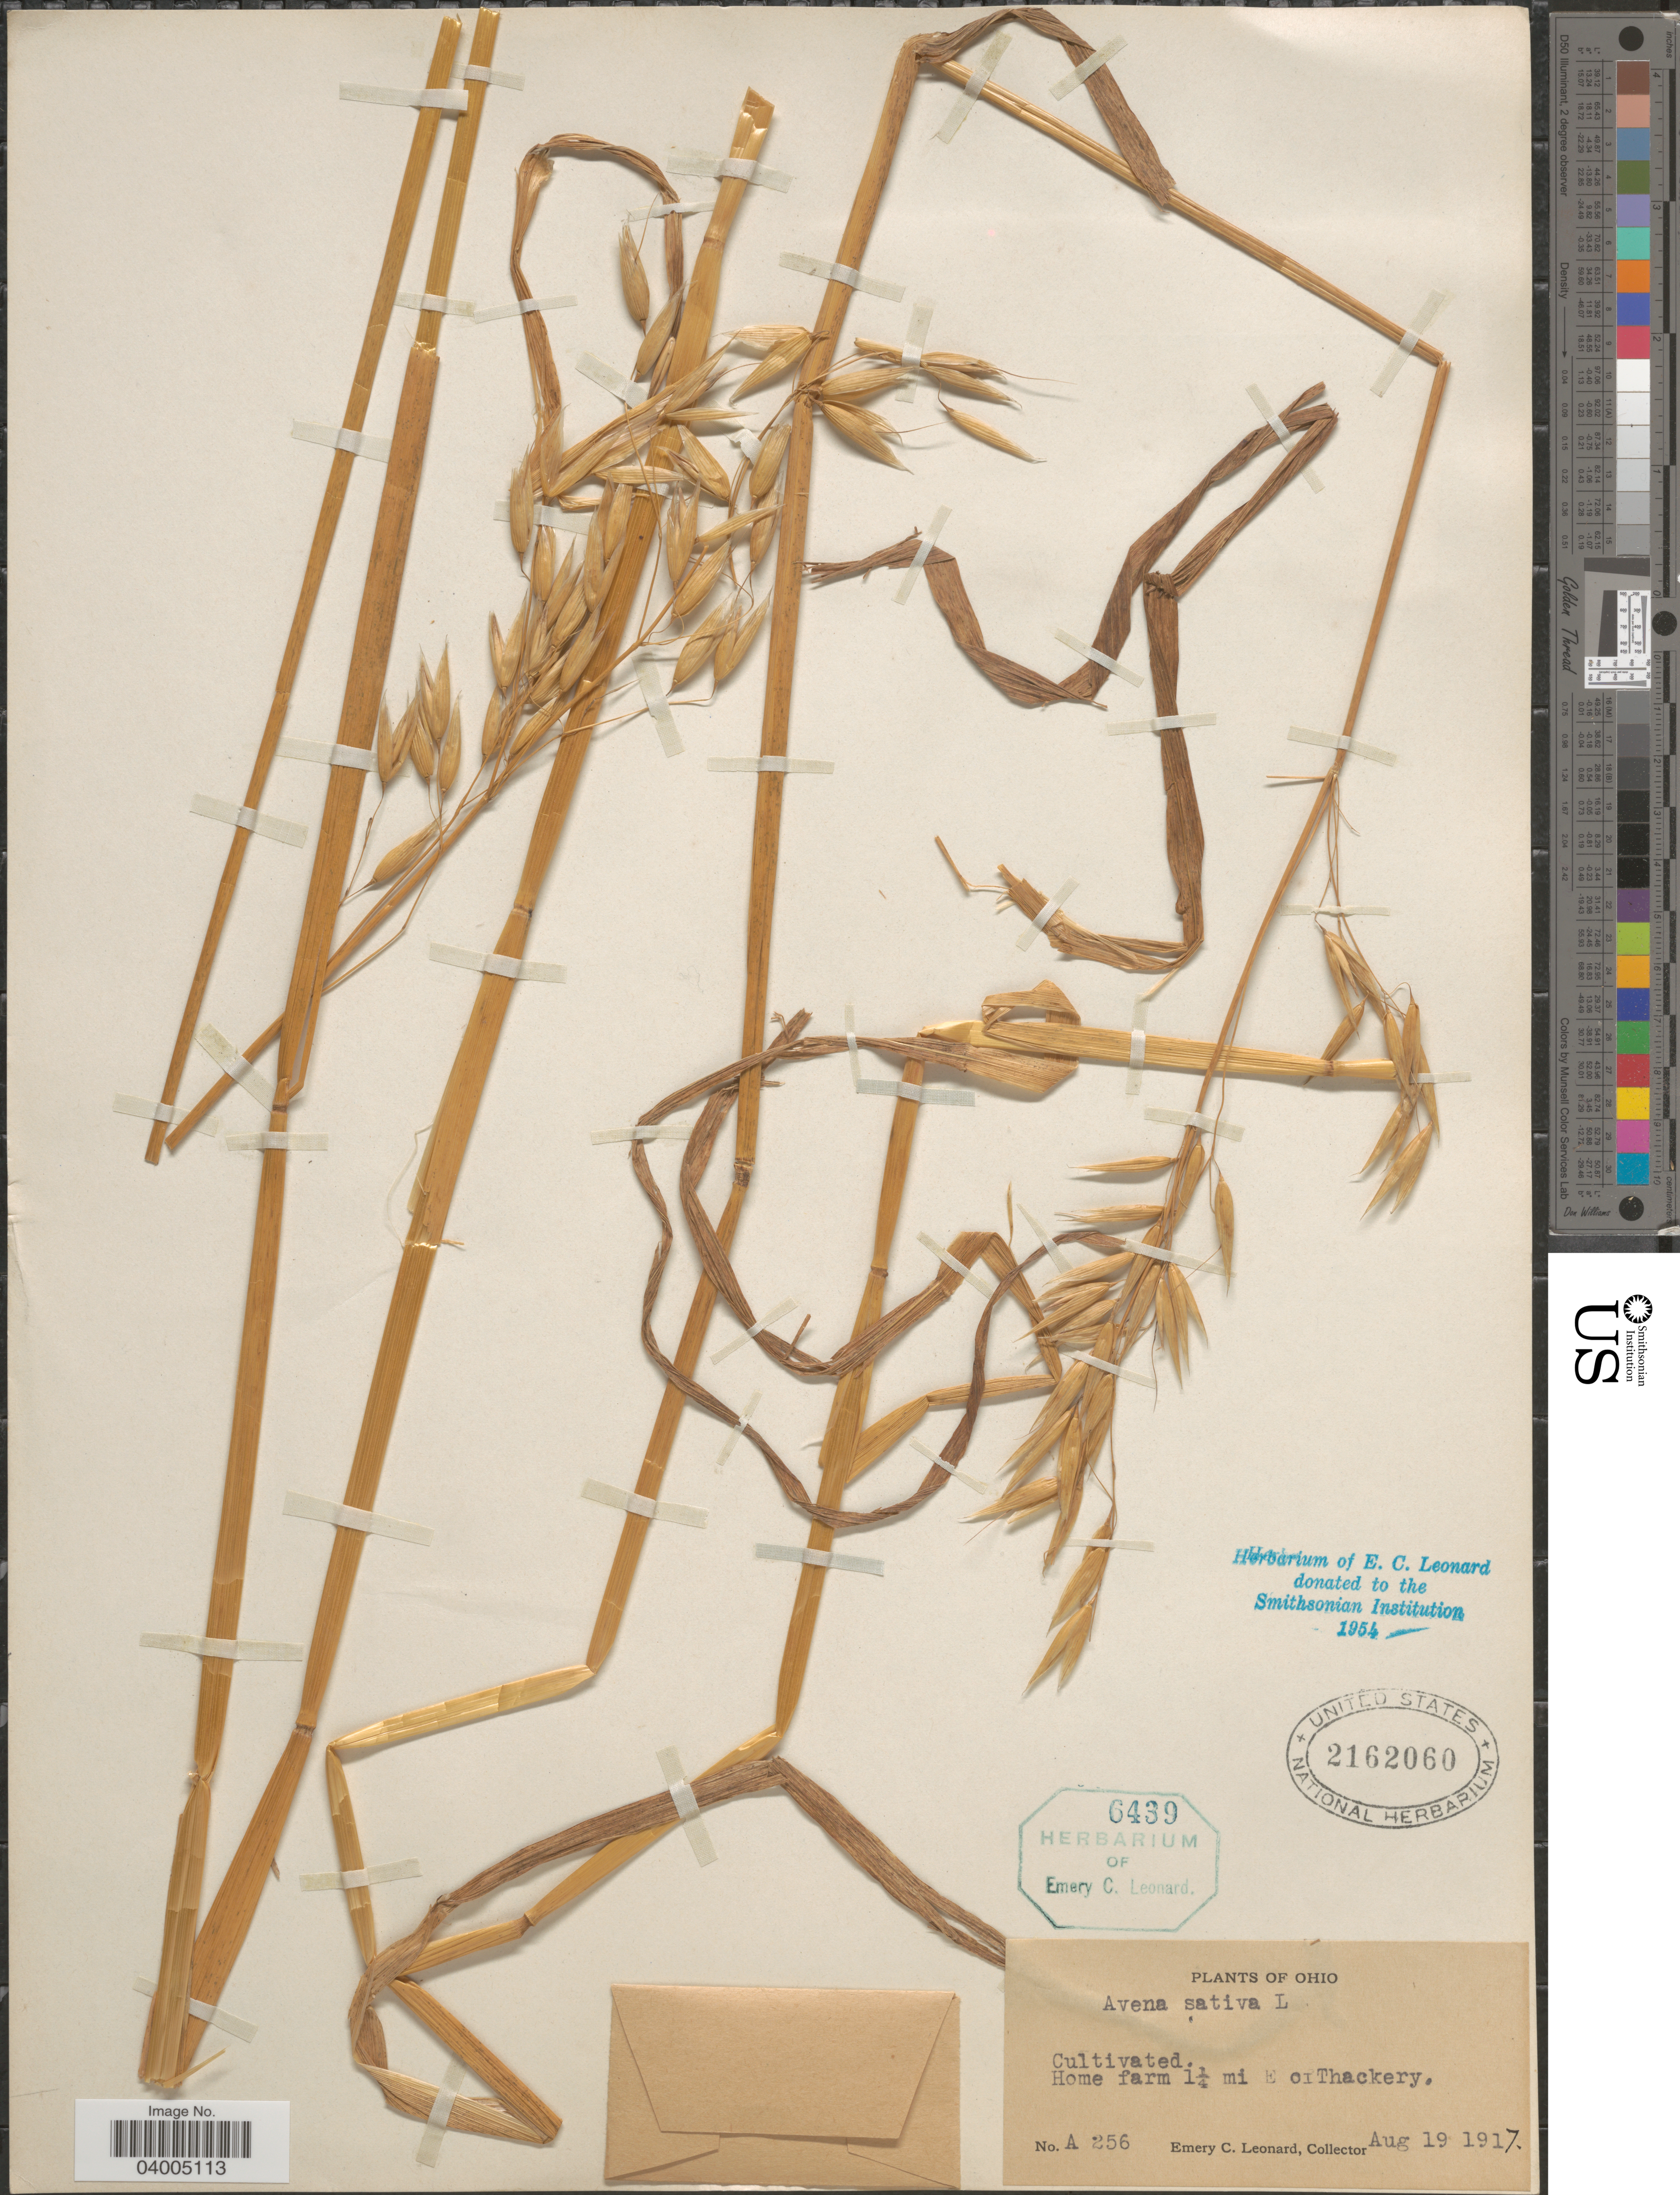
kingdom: Plantae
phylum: Tracheophyta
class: Liliopsida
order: Poales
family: Poaceae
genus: Avena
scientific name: Avena sativa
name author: L.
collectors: E. C. Leonard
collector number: A256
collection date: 1917-08-19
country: United States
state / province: Ohio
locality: Home farm 1¼ mi E ofThackery.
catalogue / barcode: US 2162060